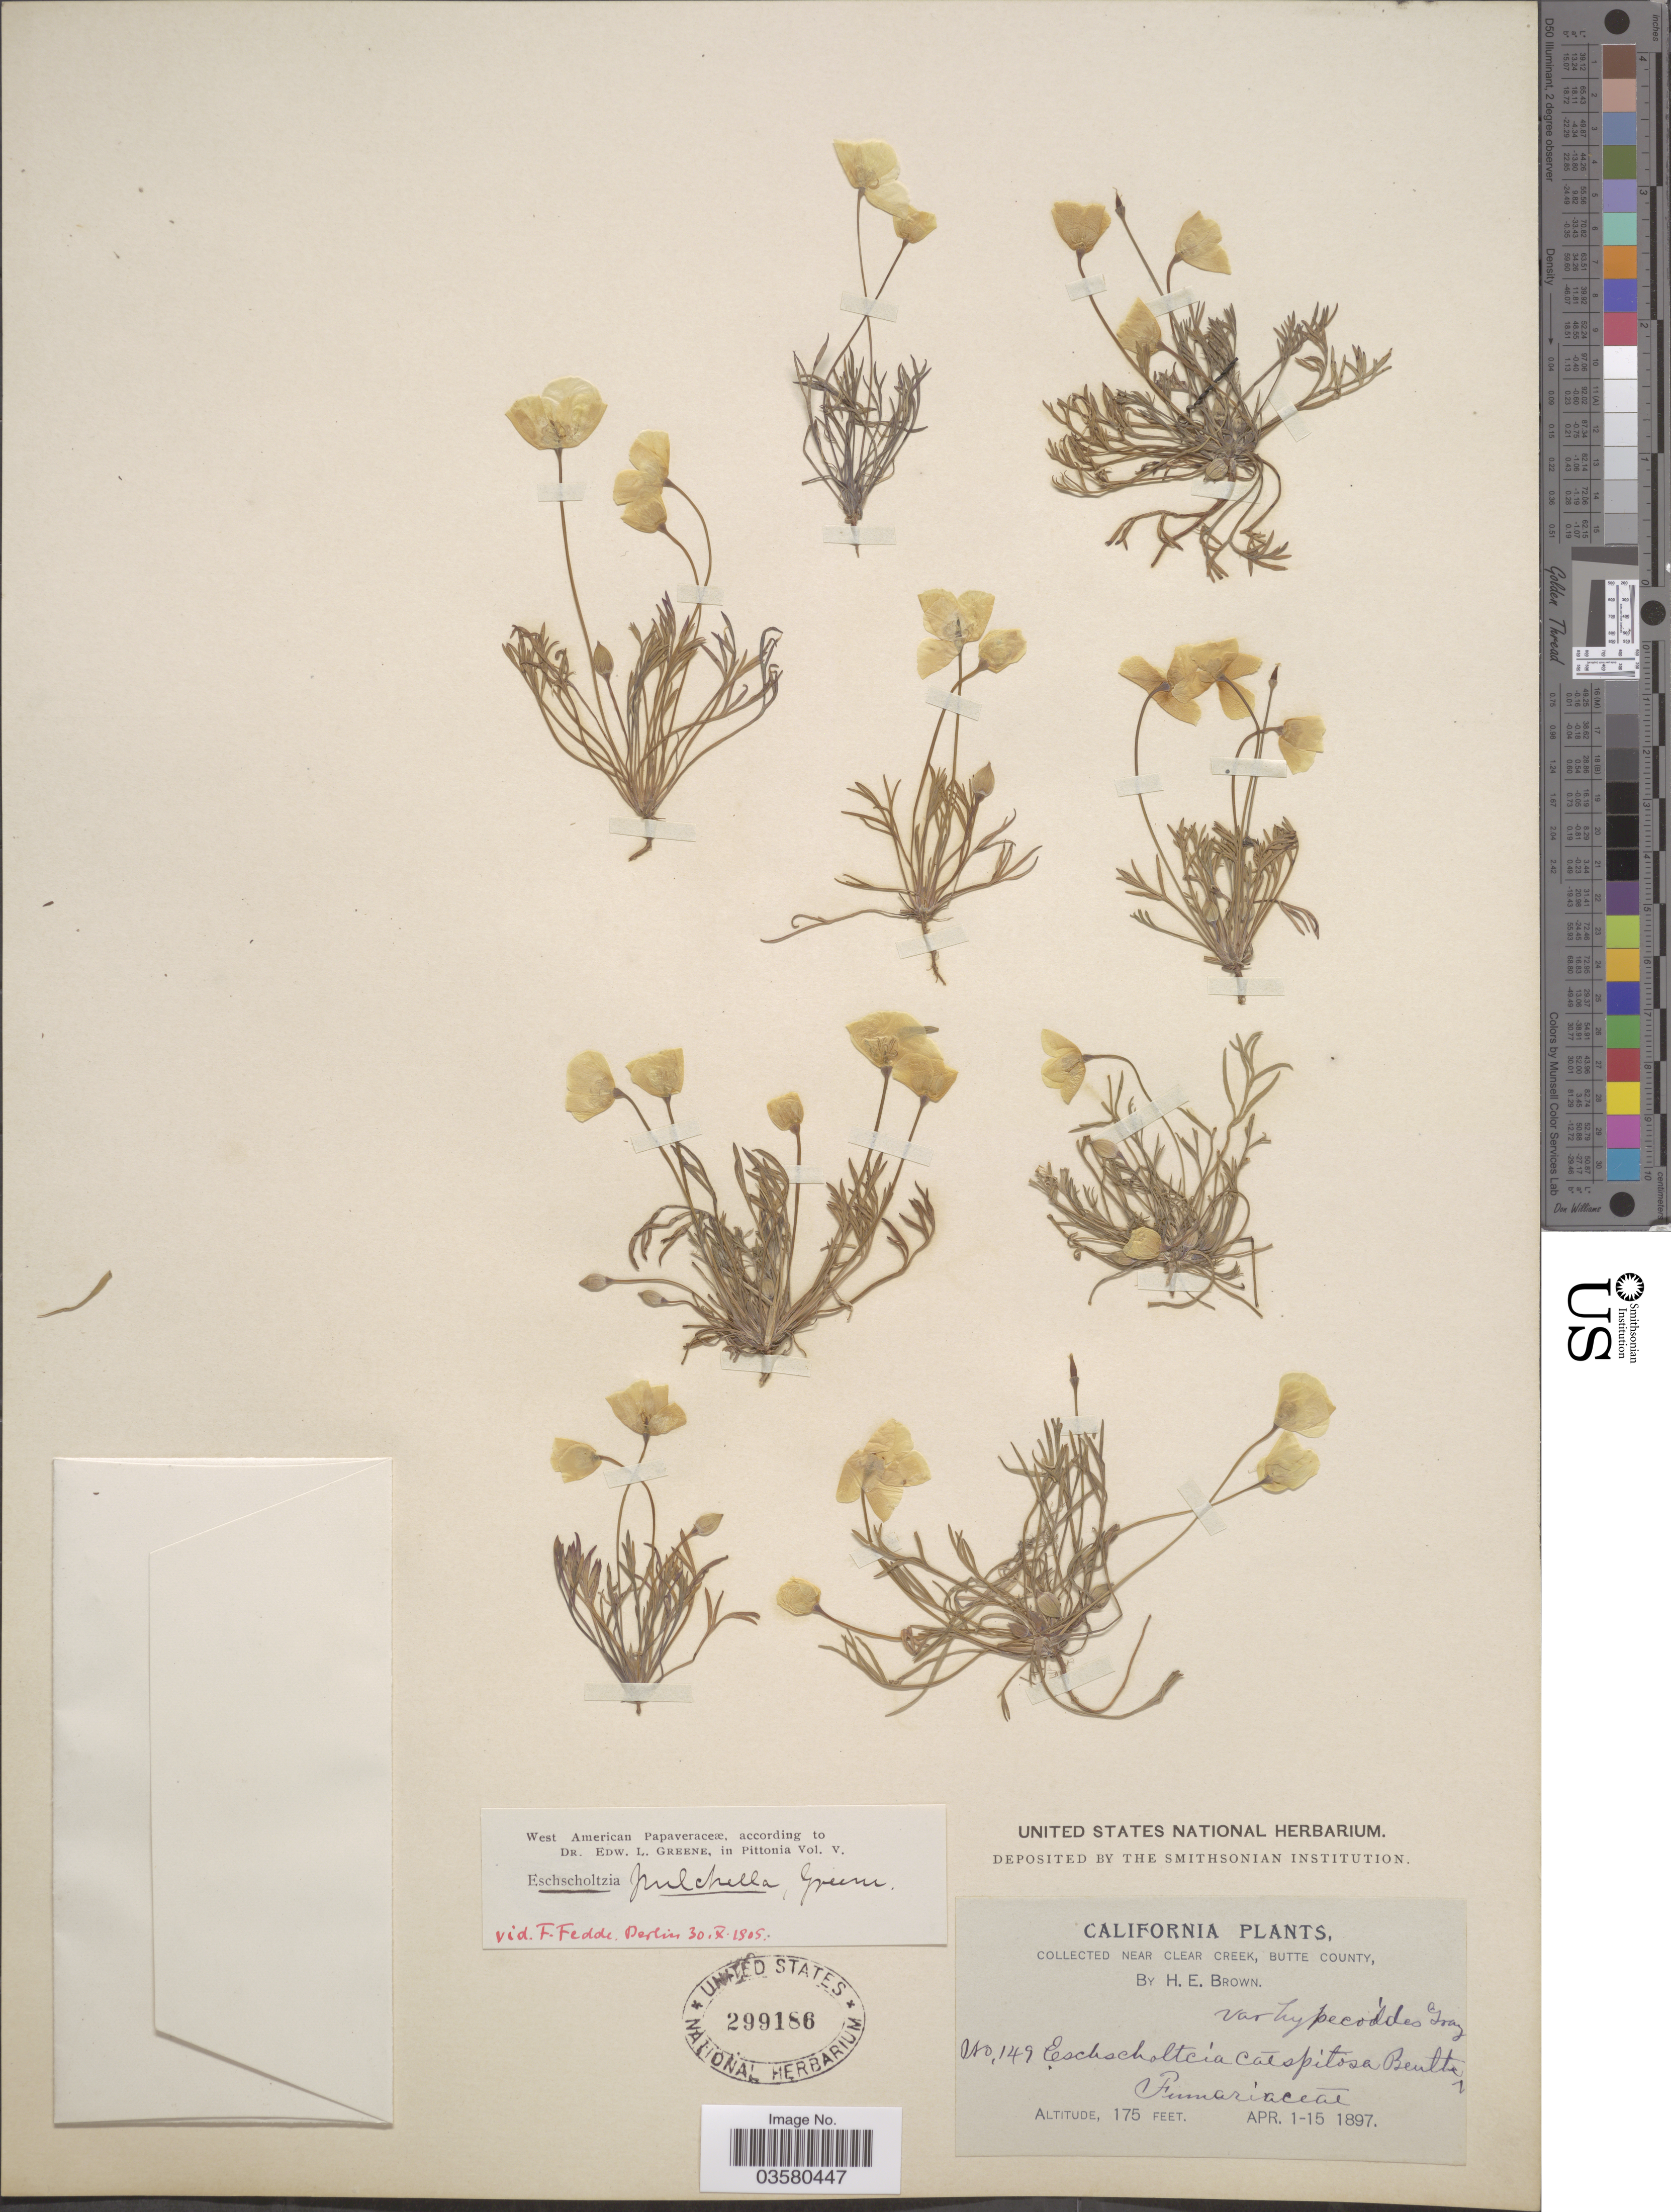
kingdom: Plantae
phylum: Tracheophyta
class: Magnoliopsida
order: Ranunculales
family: Papaveraceae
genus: Eschscholzia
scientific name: Eschscholzia lobbii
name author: Greene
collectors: H. E. Brown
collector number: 149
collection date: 1897-04-01/1897-04-15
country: United States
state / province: California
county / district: Butte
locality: Near Clear Creek, Butte County.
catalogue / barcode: US 299186